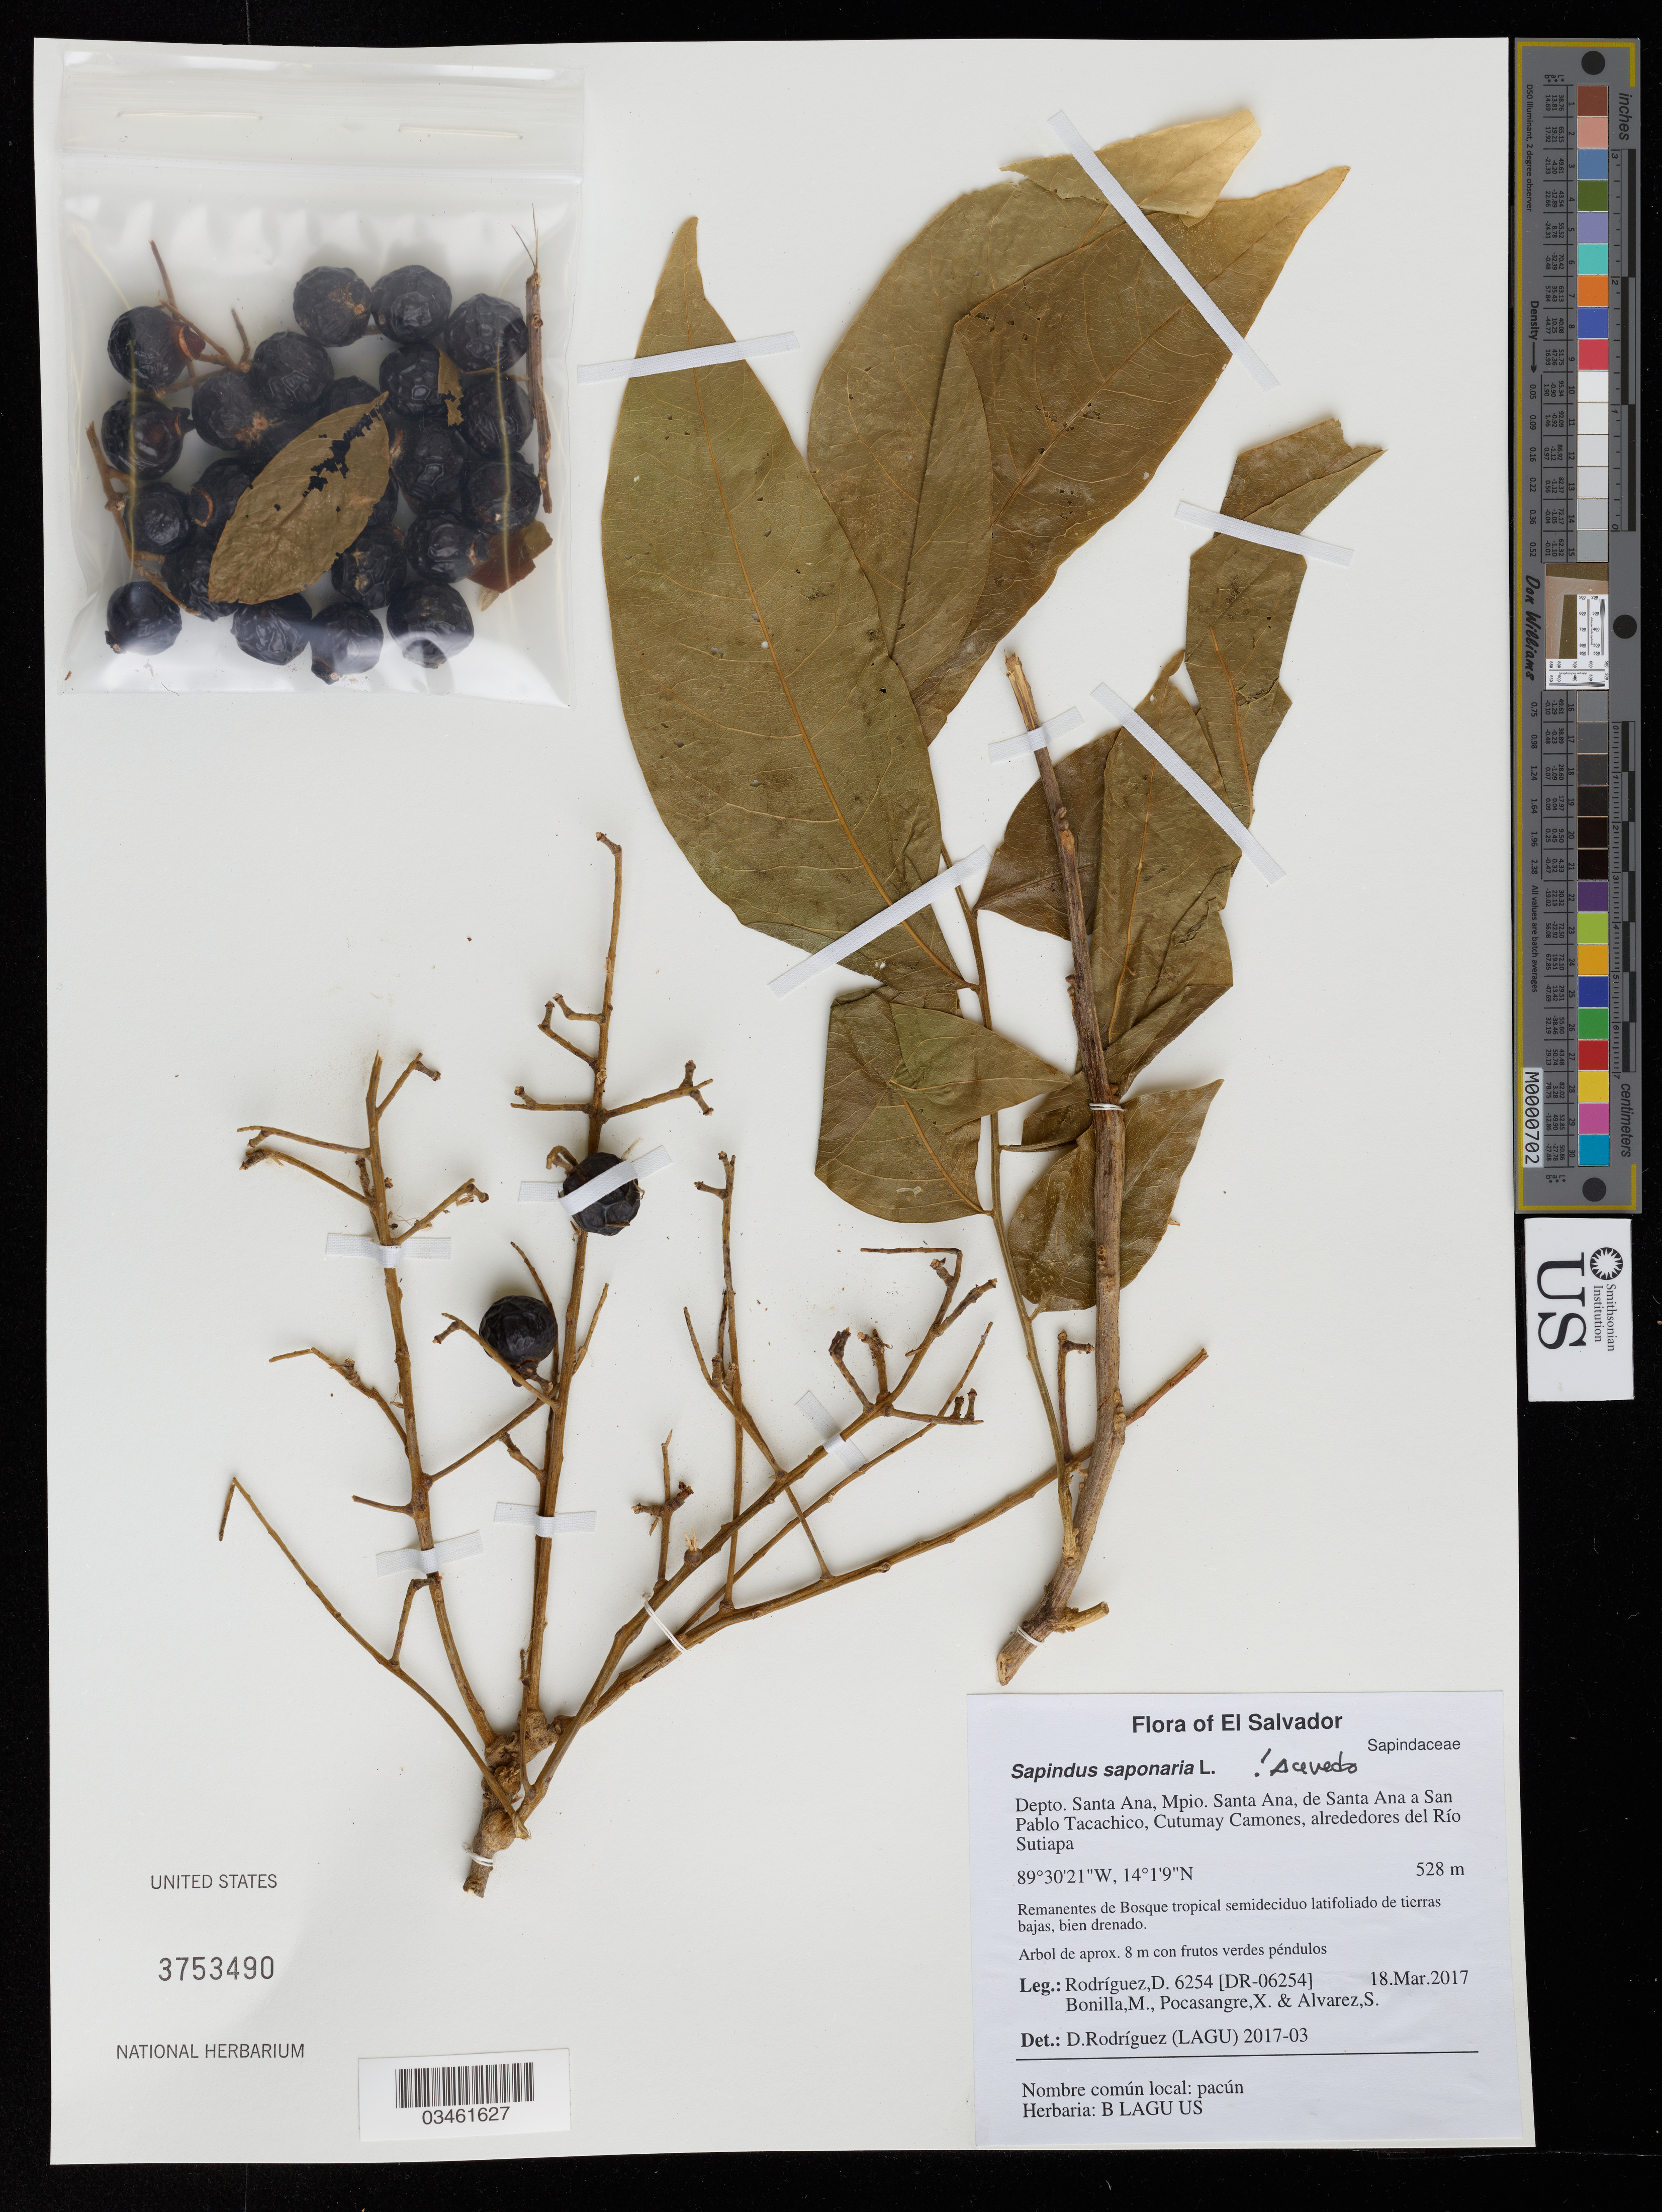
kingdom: Plantae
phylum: Tracheophyta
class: Magnoliopsida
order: Sapindales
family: Sapindaceae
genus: Sapindus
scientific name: Sapindus saponaria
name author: L.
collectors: D. Rodriguez, M. Bonilla, X. Pocasangre & S. Álvarez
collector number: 6254 [DR-06254]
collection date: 2017-03-18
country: El Salvador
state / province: Santa Ana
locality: Depto. Santa Ana, Mpio. Santa Ana, de Santa Ana a San Pablo Tacachico, Cutumay Camones, alrededores del Río Sutiapa.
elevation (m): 528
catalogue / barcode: US 3753490